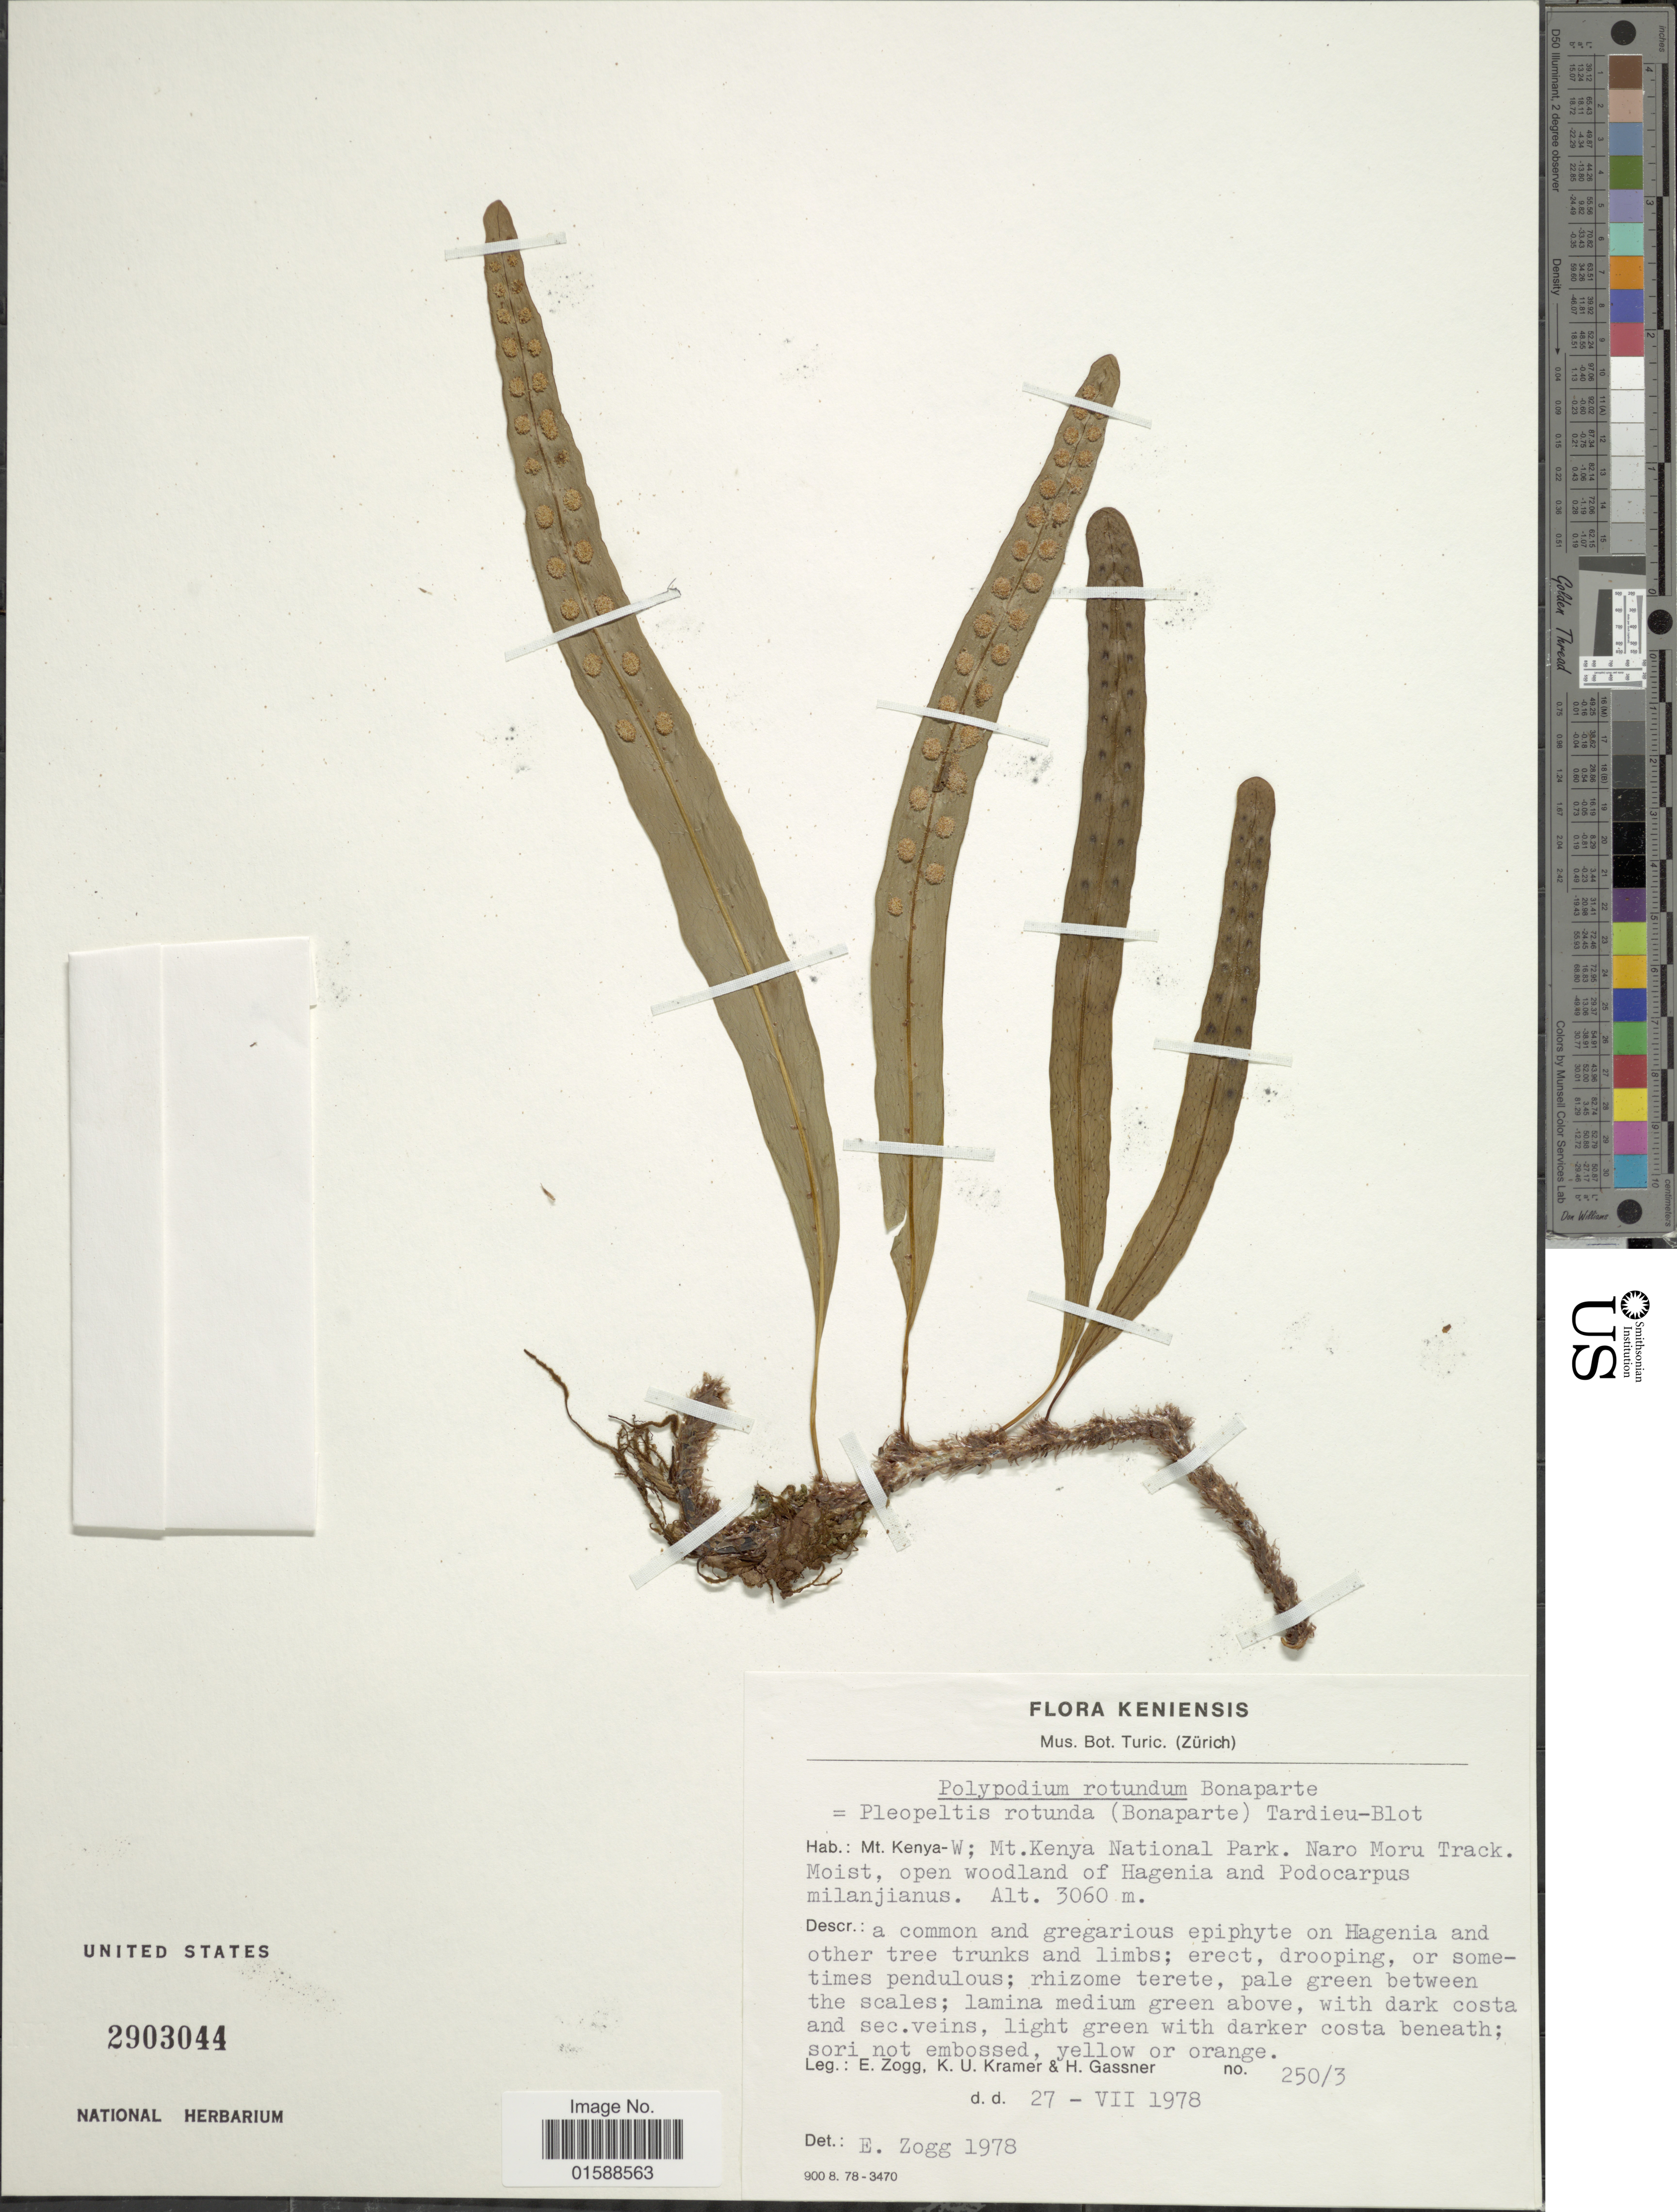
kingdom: Plantae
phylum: Tracheophyta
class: Polypodiopsida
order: Polypodiales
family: Polypodiaceae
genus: Lepisorus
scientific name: Lepisorus excavatus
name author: (Bory ex Willd.) Ching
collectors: E. Zogg, K. U. Kramer & H. Gassner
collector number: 250/3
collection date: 1978-07-27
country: Kenya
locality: Mt. Kenya-W; Mt. Kenya National Park. Naro Moru Track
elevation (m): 3060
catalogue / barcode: US 2903044